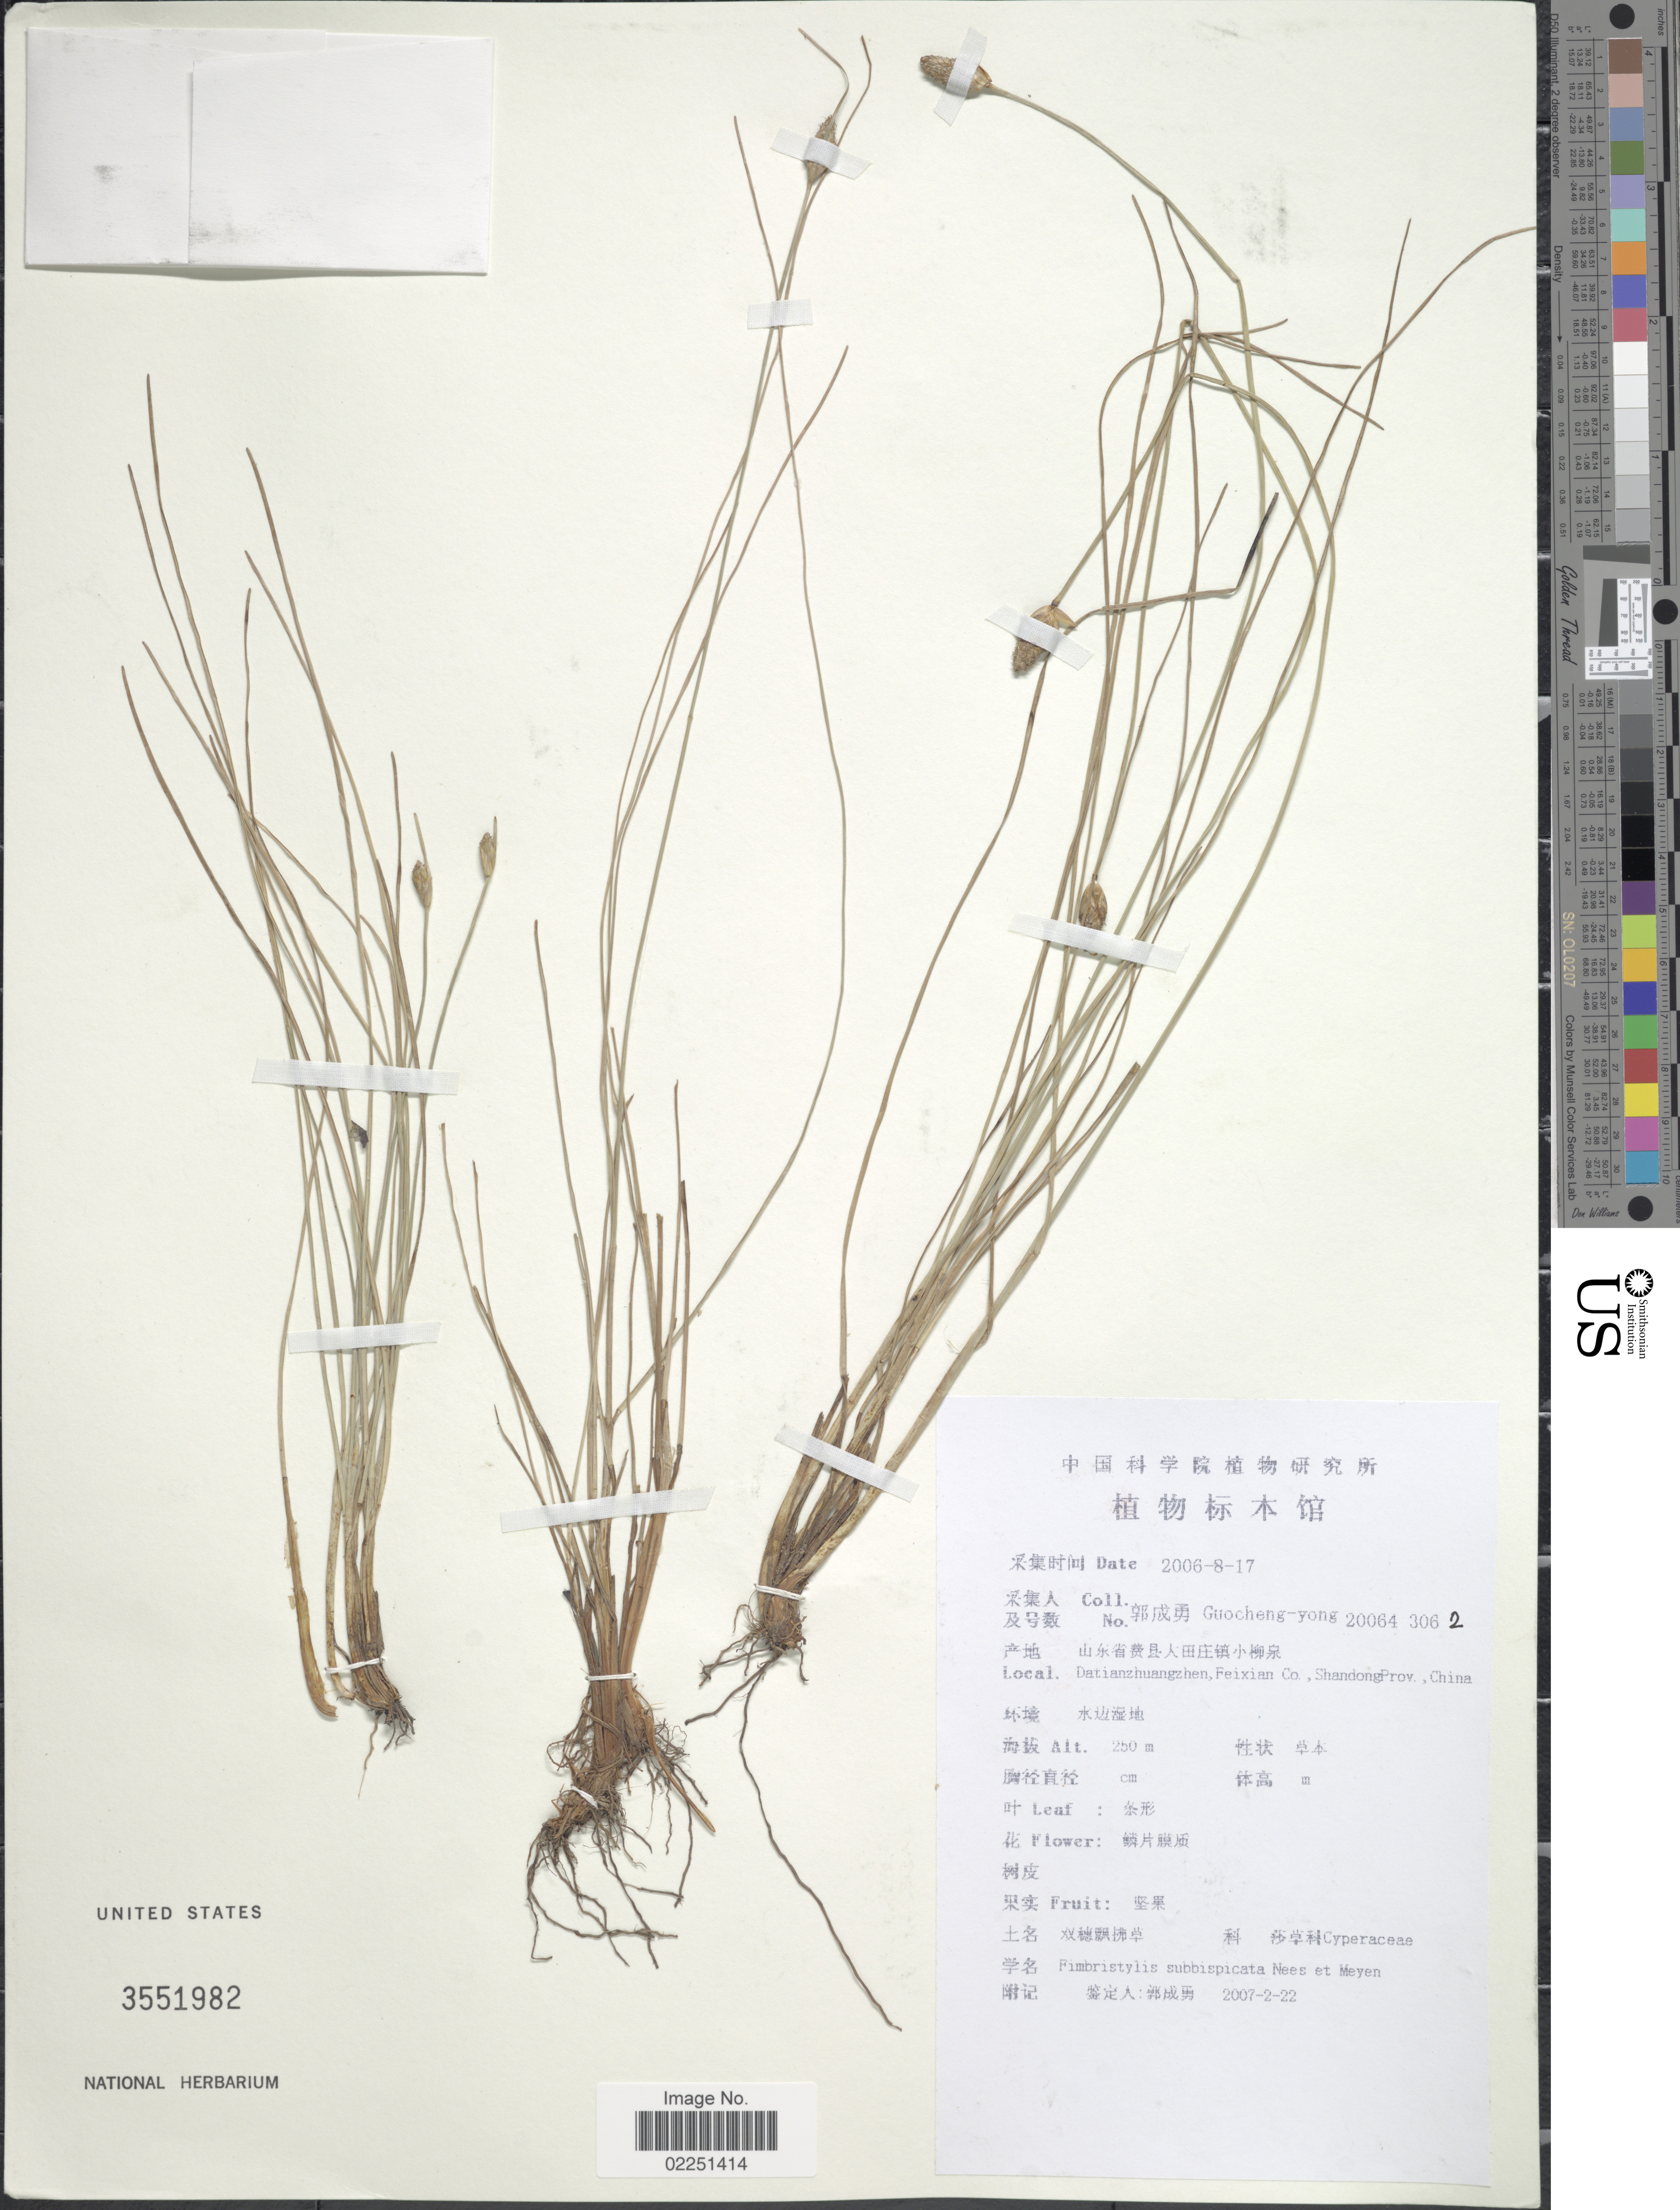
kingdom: Plantae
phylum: Tracheophyta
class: Liliopsida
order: Poales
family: Cyperaceae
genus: Fimbristylis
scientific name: Fimbristylis subbispicata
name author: Nees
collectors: Guo cheng-yong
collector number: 200643062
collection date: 2006-08-17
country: China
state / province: Shandong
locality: Datianzhuangzhen, Feixian Co., ShandongProv.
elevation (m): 250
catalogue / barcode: US 3551982